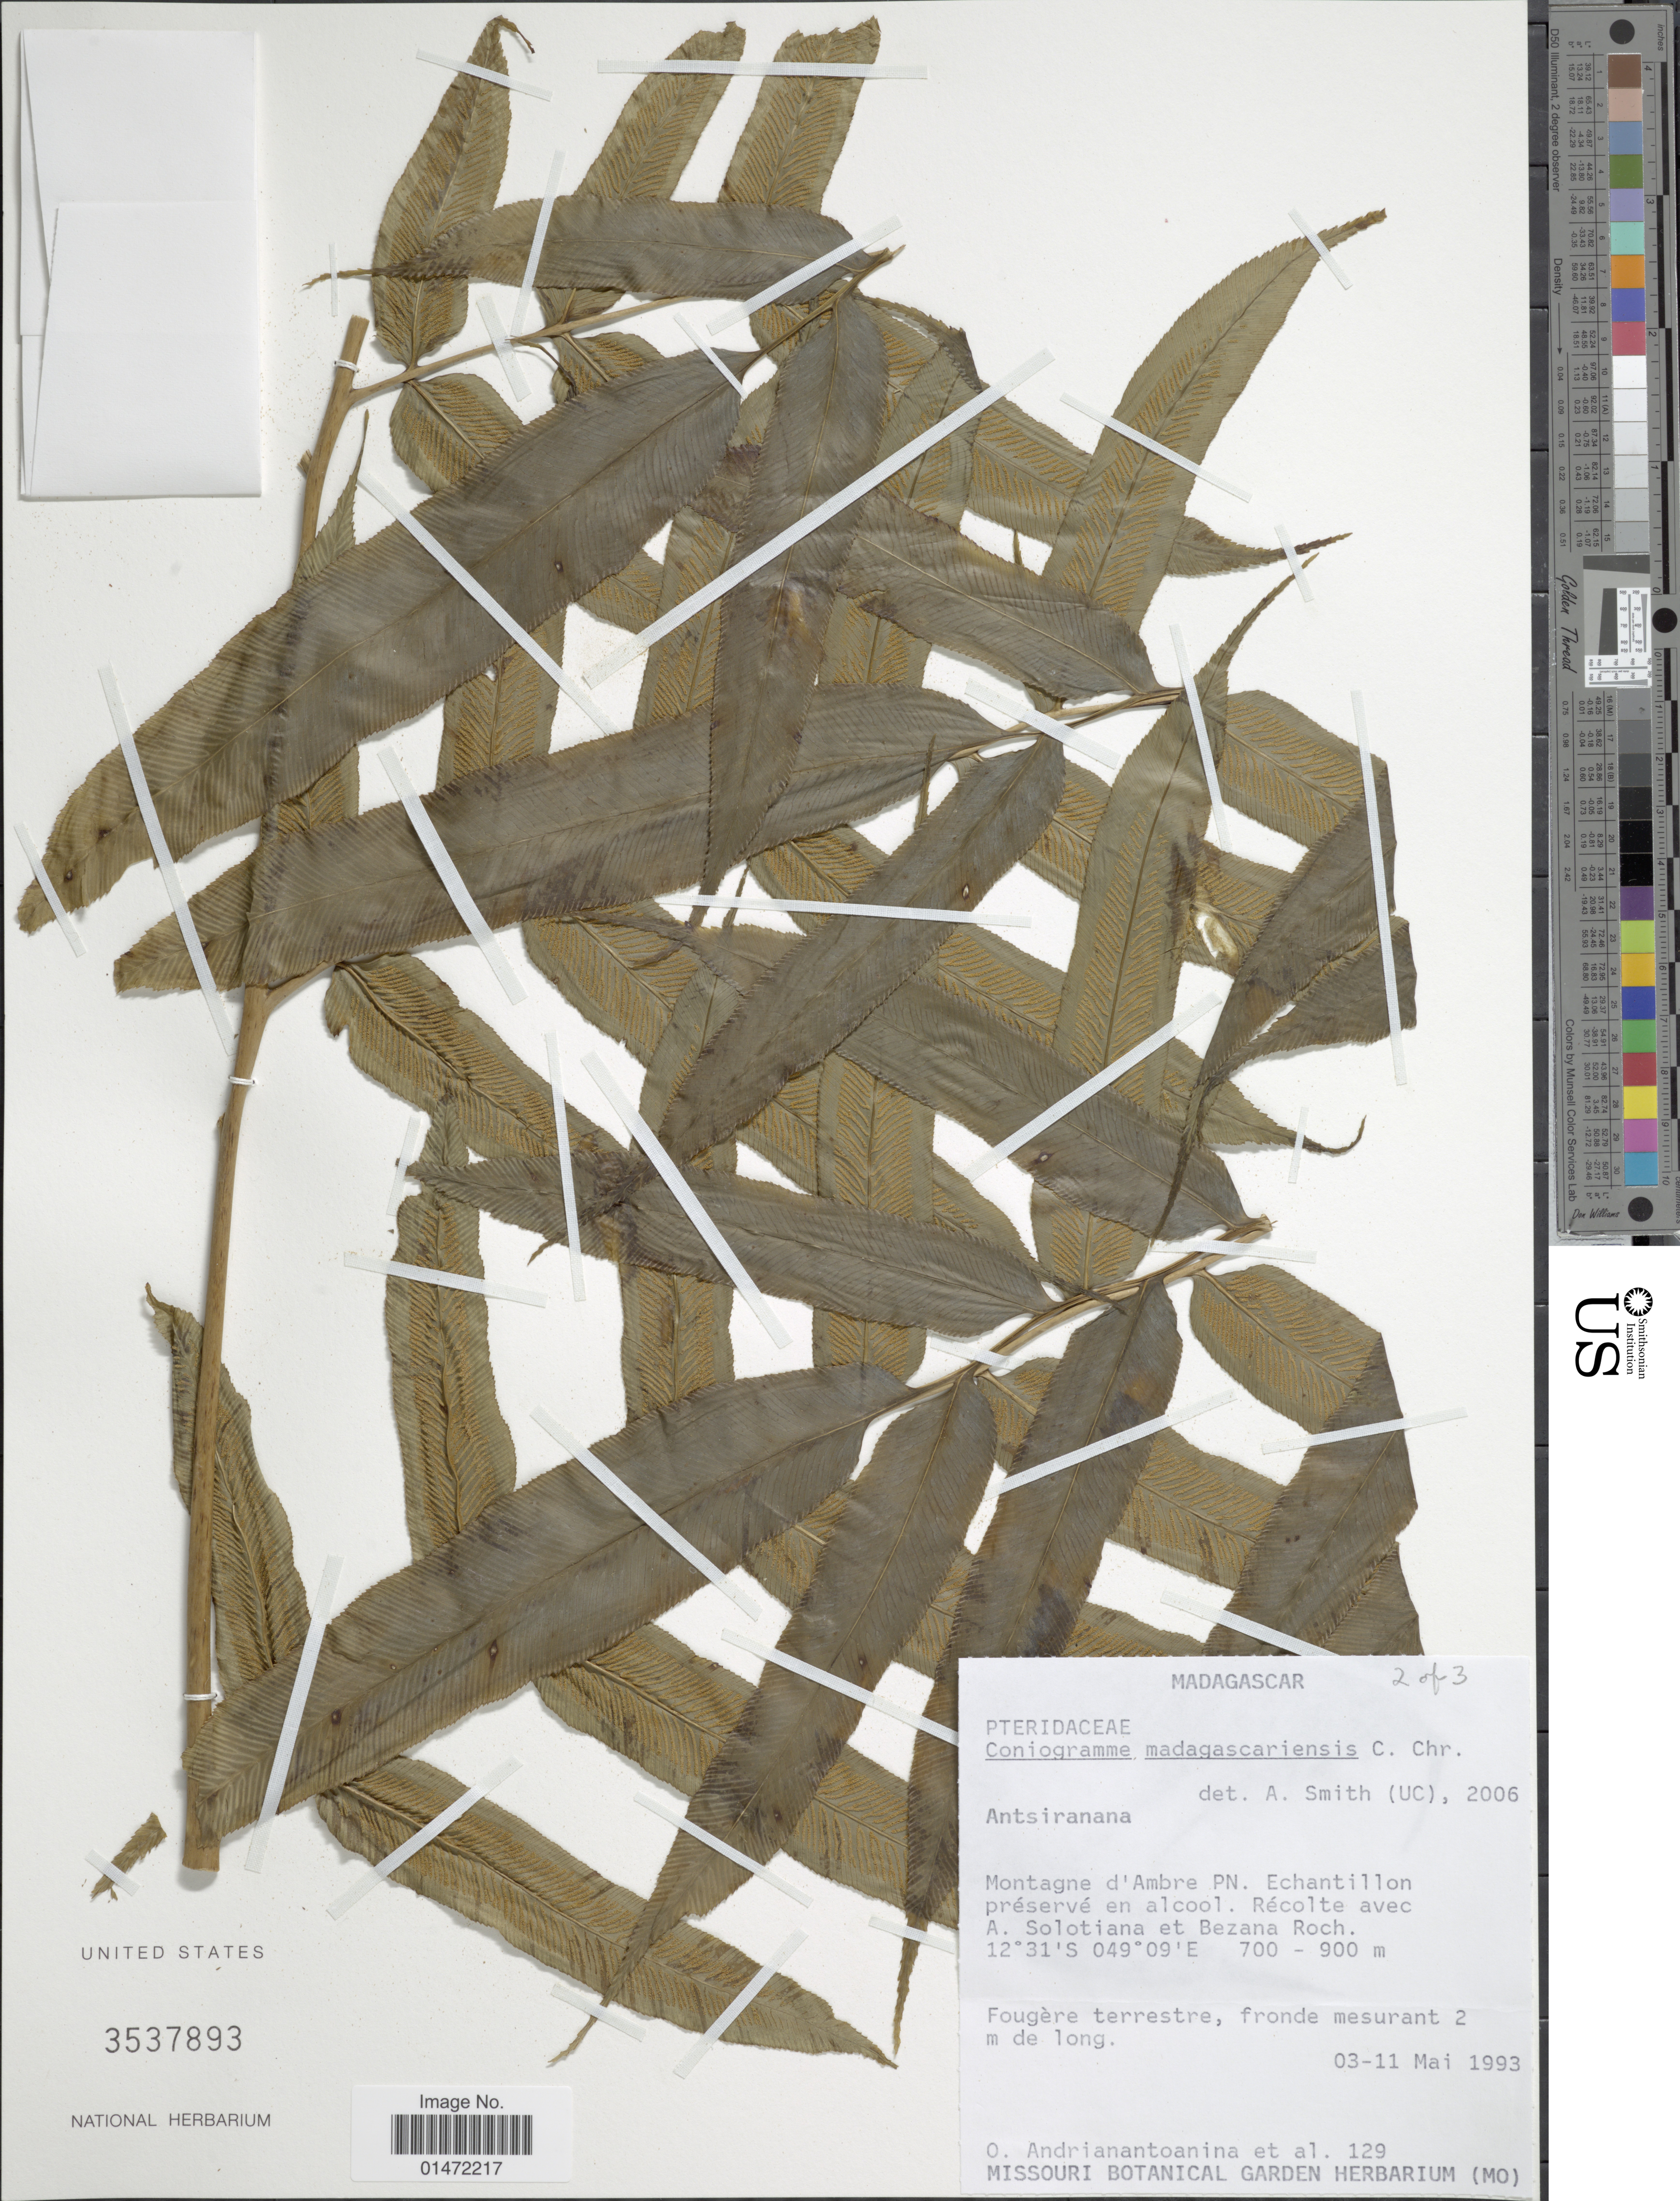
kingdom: Plantae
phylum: Tracheophyta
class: Polypodiopsida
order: Polypodiales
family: Pteridaceae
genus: Coniogramme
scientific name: Coniogramme madagascariensis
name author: C. Chr.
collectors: O. Andrianantoanina, A. Solotiana & R. Bezana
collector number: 129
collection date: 1993-05-03/1993-05-11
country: Madagascar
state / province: Diana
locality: Montagne d'Ambre PN. Echantillon préservé en alcool.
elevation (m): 700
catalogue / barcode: US 3537893